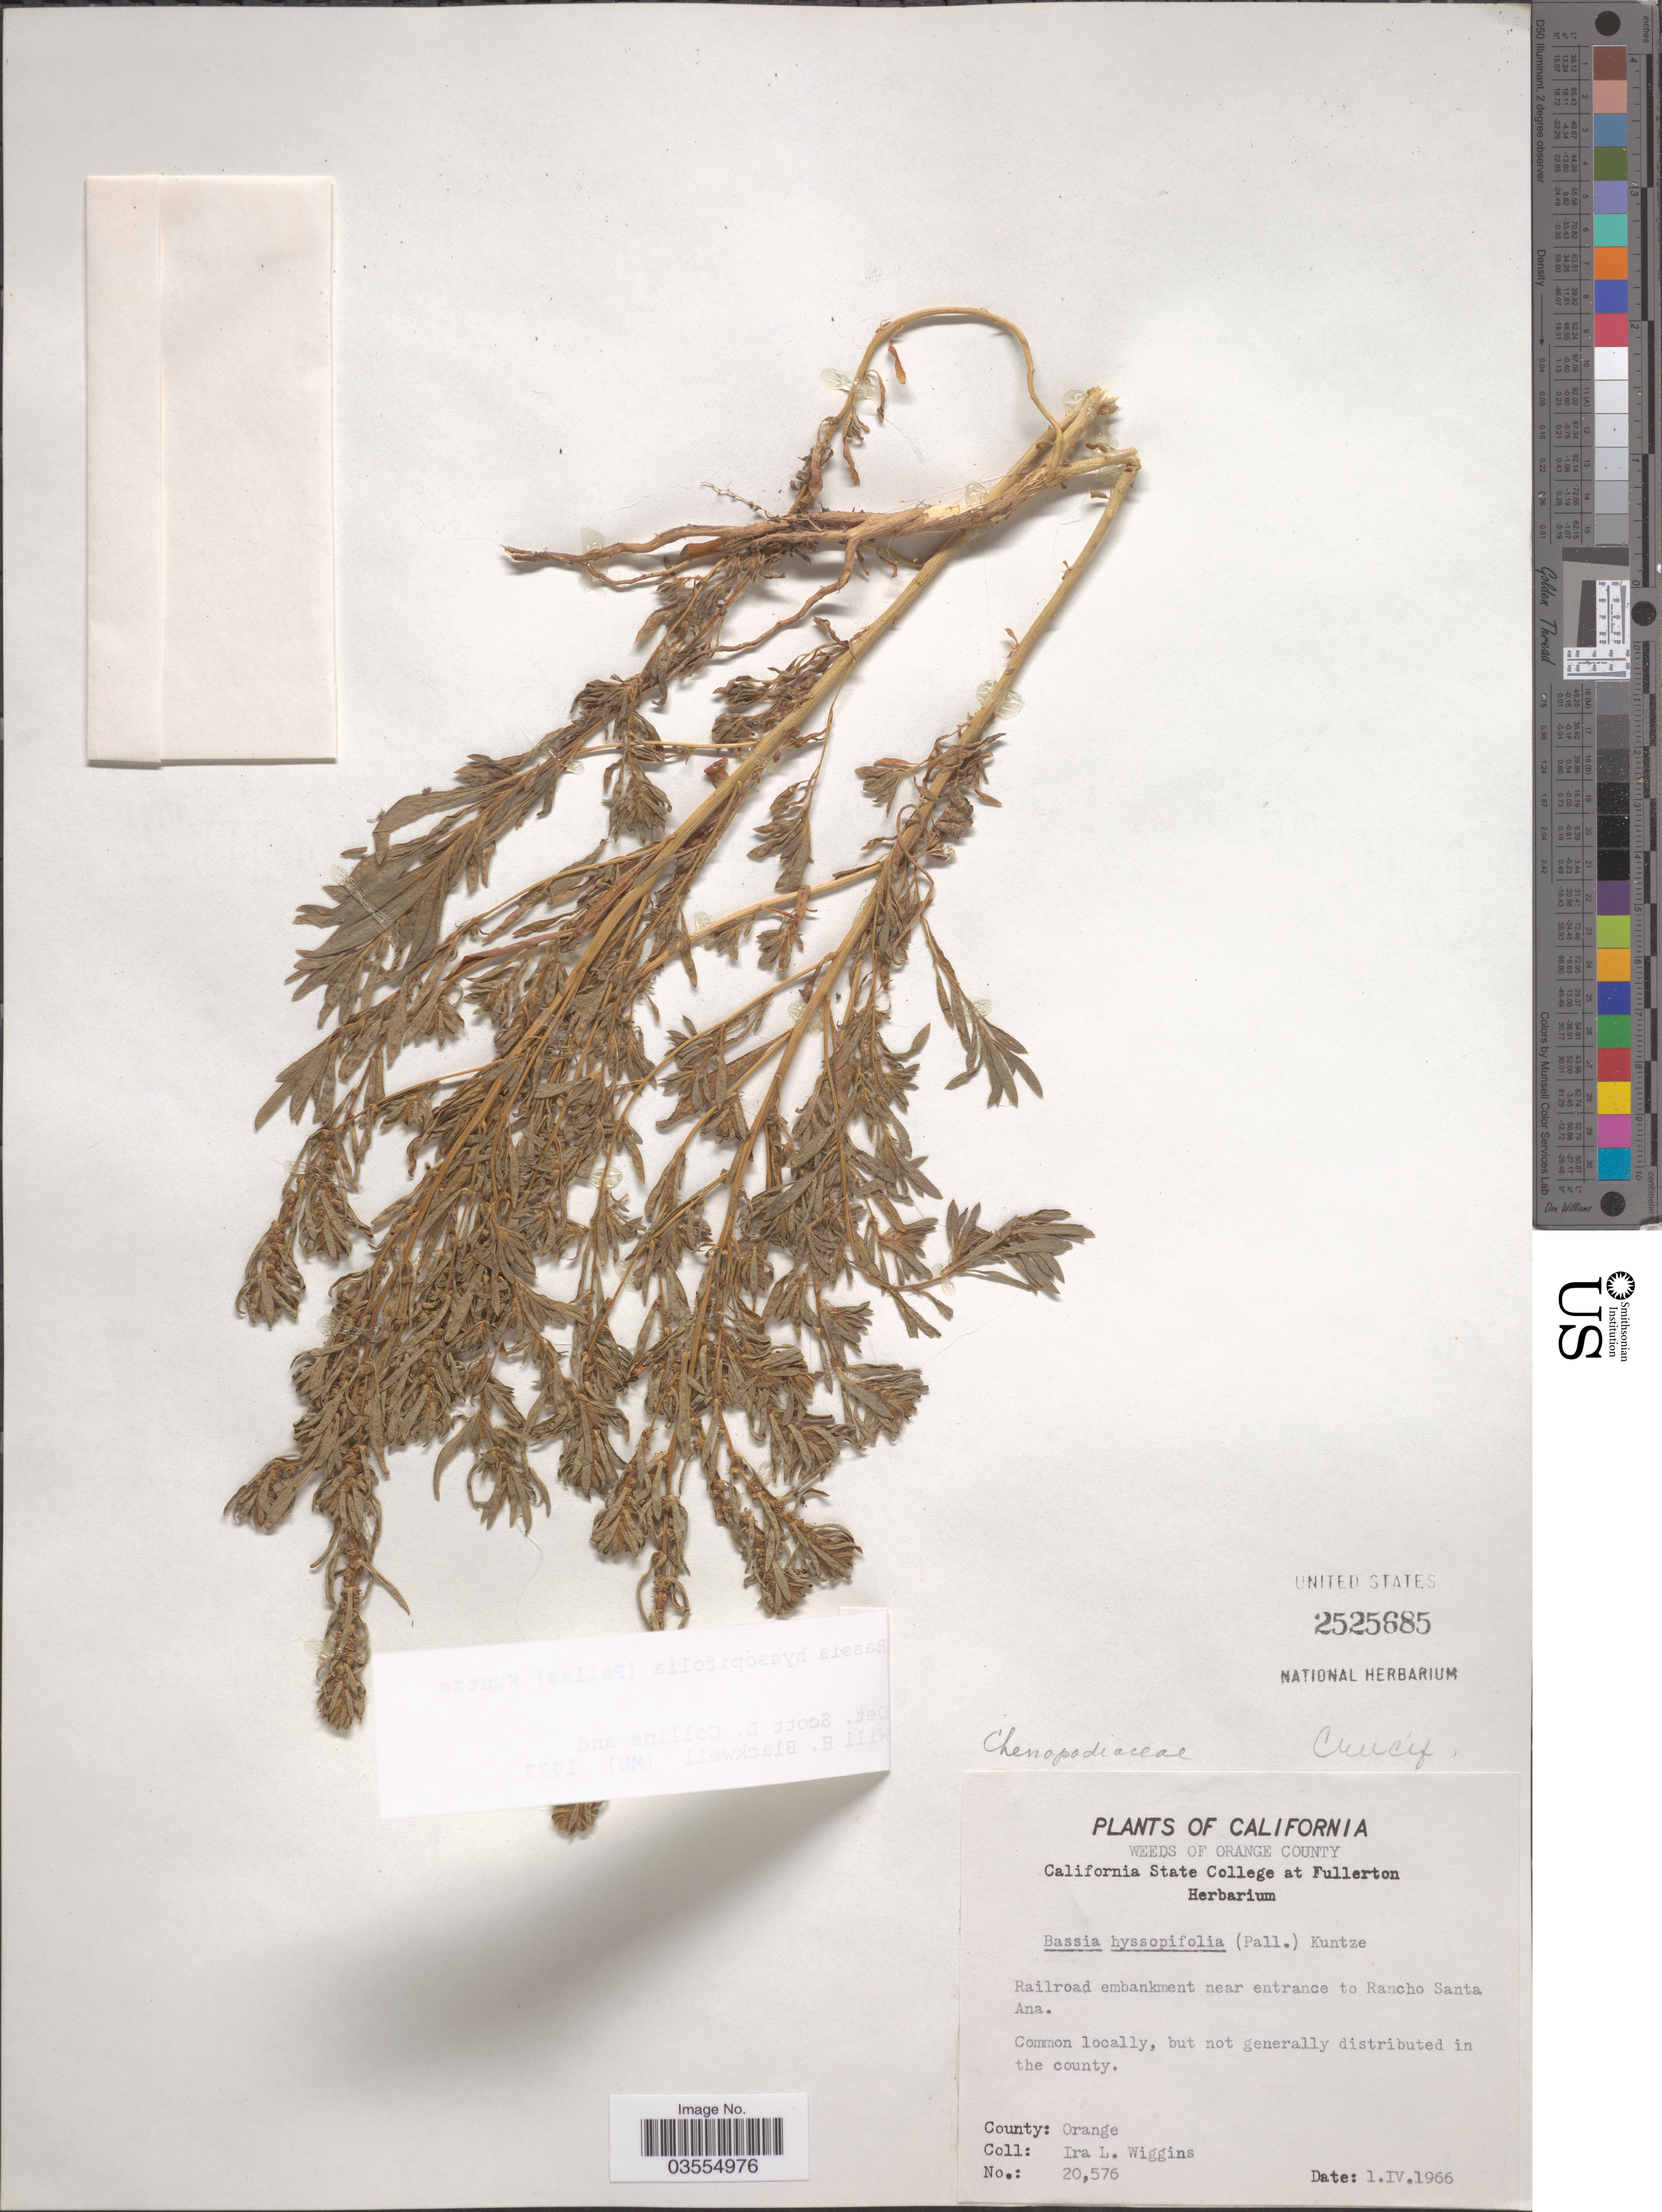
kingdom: Plantae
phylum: Tracheophyta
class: Magnoliopsida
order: Caryophyllales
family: Amaranthaceae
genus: Bassia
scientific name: Bassia hyssopifolia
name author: (Pall.) Kuntze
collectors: I. L. Wiggins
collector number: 20576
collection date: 1966-04-01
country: United States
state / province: California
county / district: Orange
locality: Orange County. Railroad embankment near entrance to Rancho Santa Ana.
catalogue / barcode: US 2525685